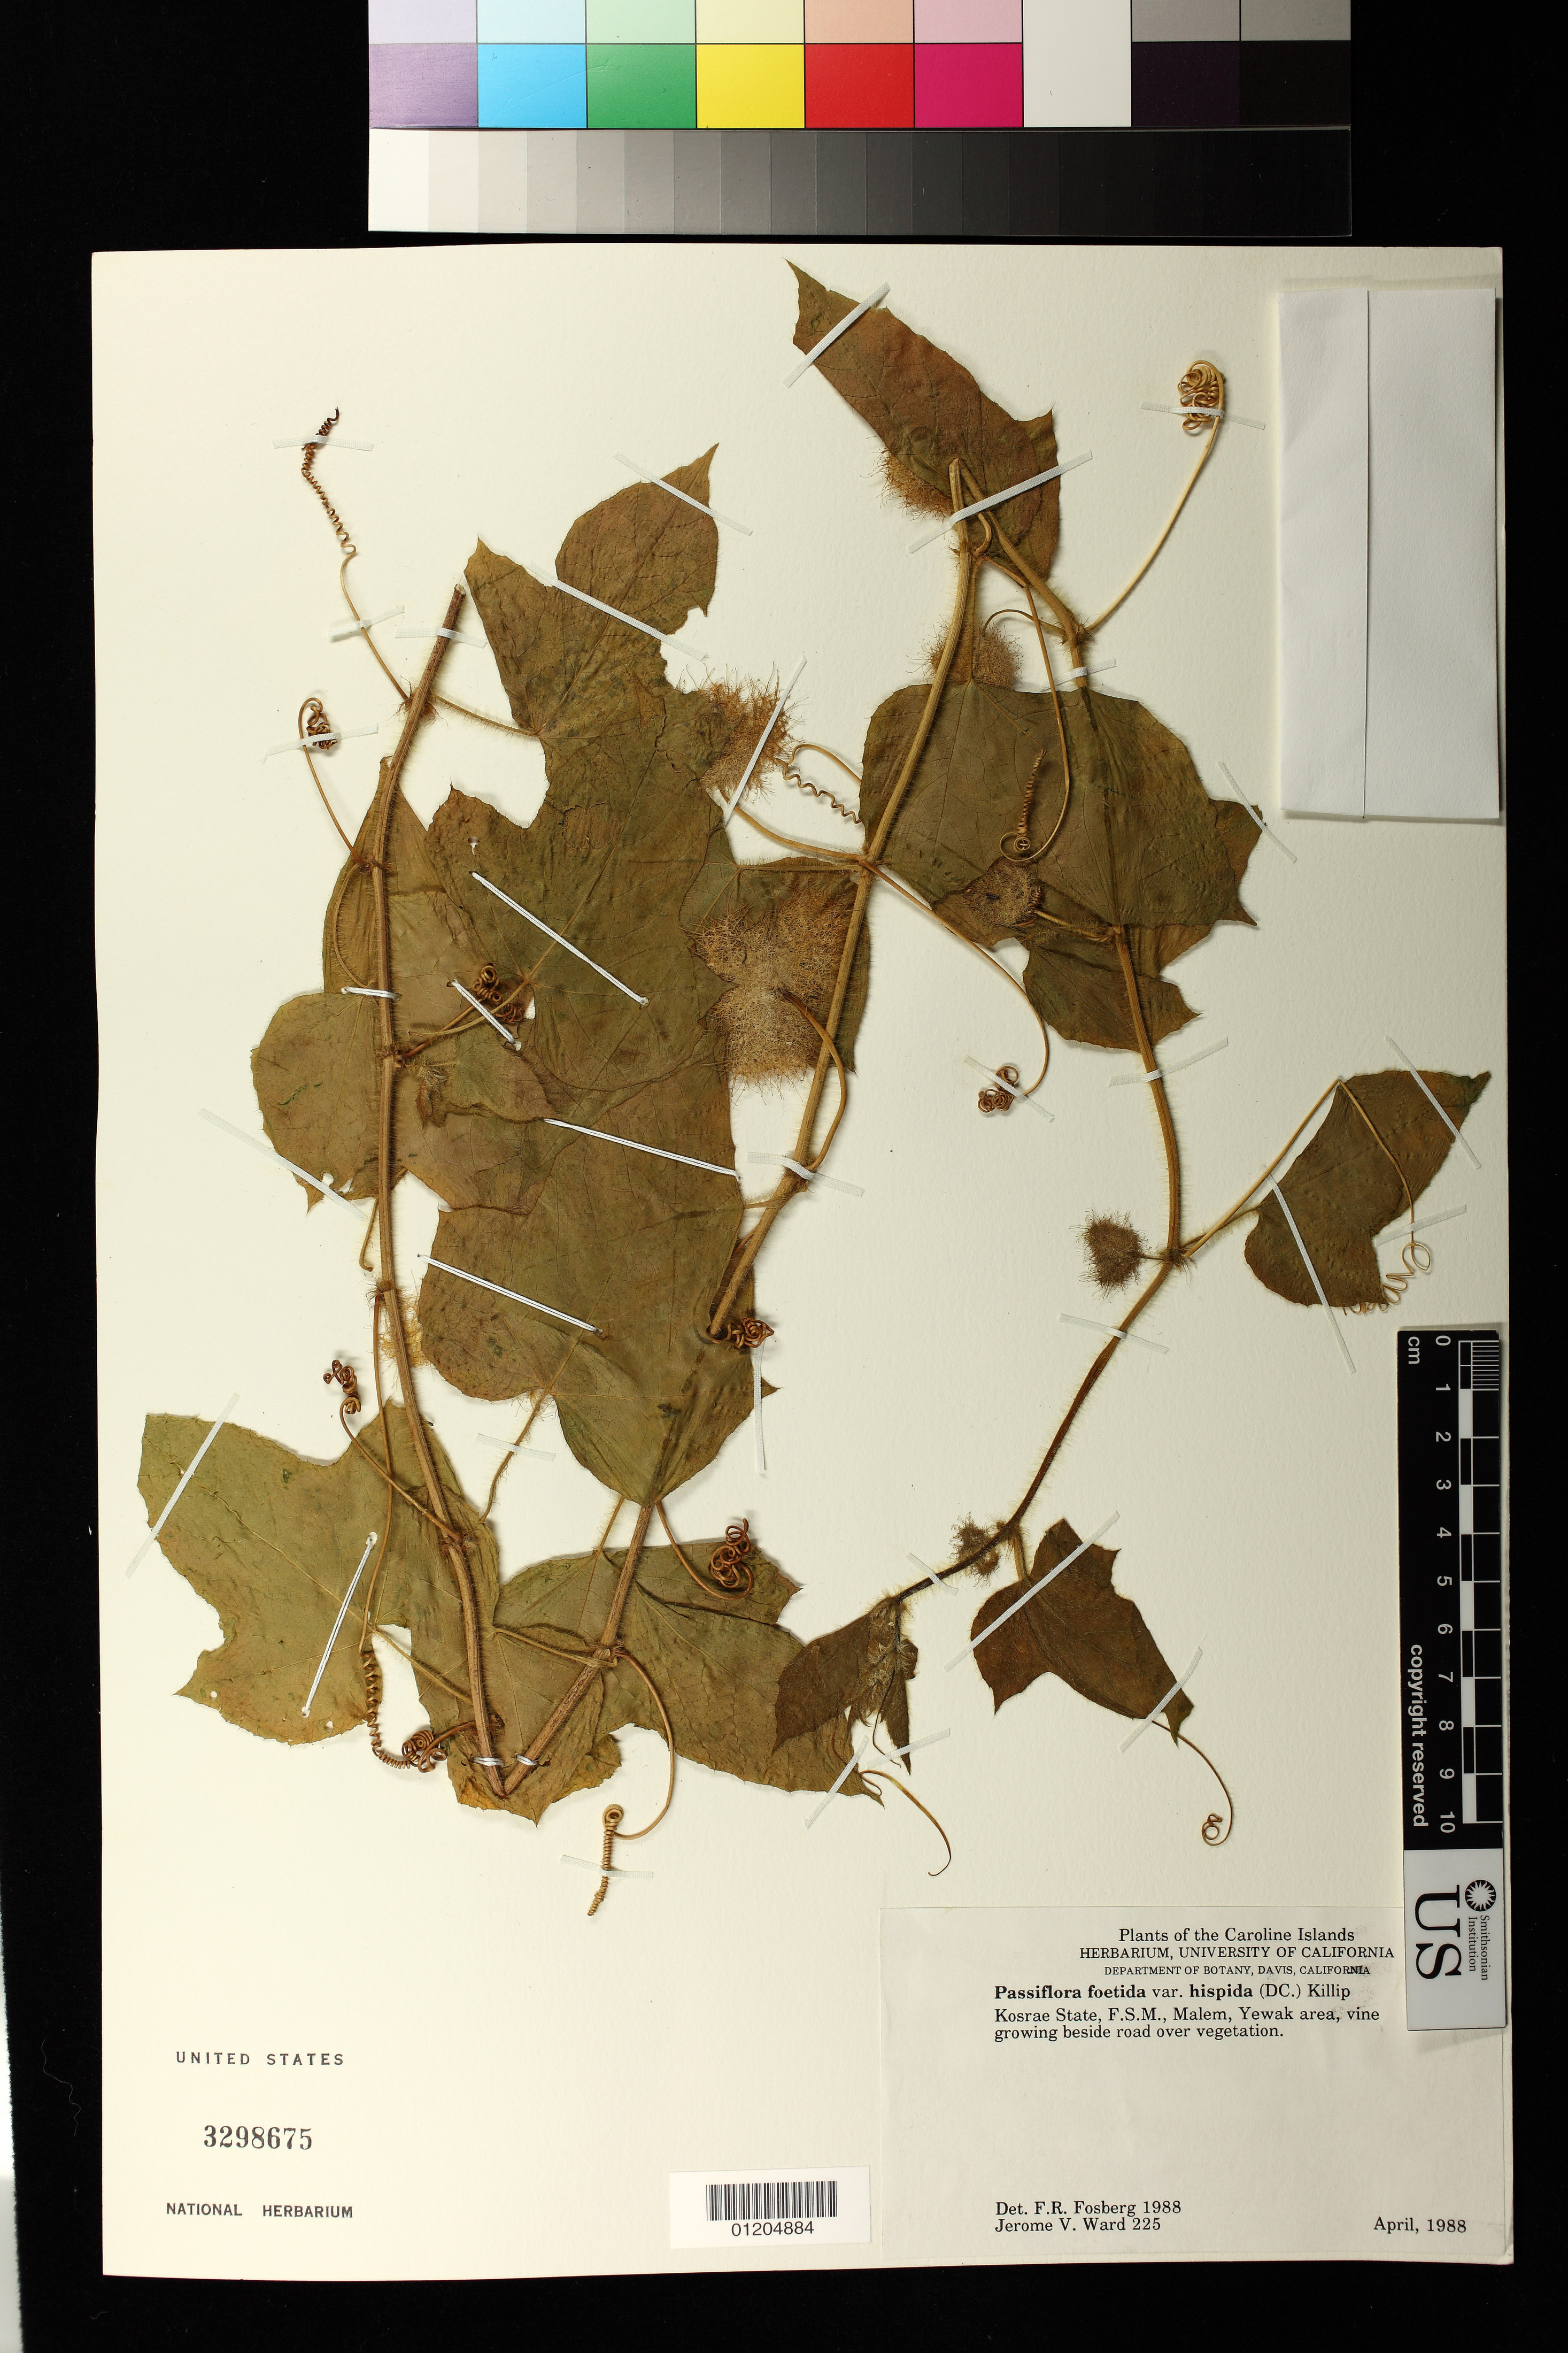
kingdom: Plantae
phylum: Tracheophyta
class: Magnoliopsida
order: Malpighiales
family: Passifloraceae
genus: Passiflora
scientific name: Passiflora foetida var. hispida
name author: (DC. ex Triana & Planch.) Killip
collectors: F. R. Fosberg & J. V. Ward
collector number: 225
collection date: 1988-04-01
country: Micronesia, Federated States of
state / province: Kosrae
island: Kosrae [Kusaie]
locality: Caroline Islands. Yewak area, Kosrae State, Malem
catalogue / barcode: US 3298675